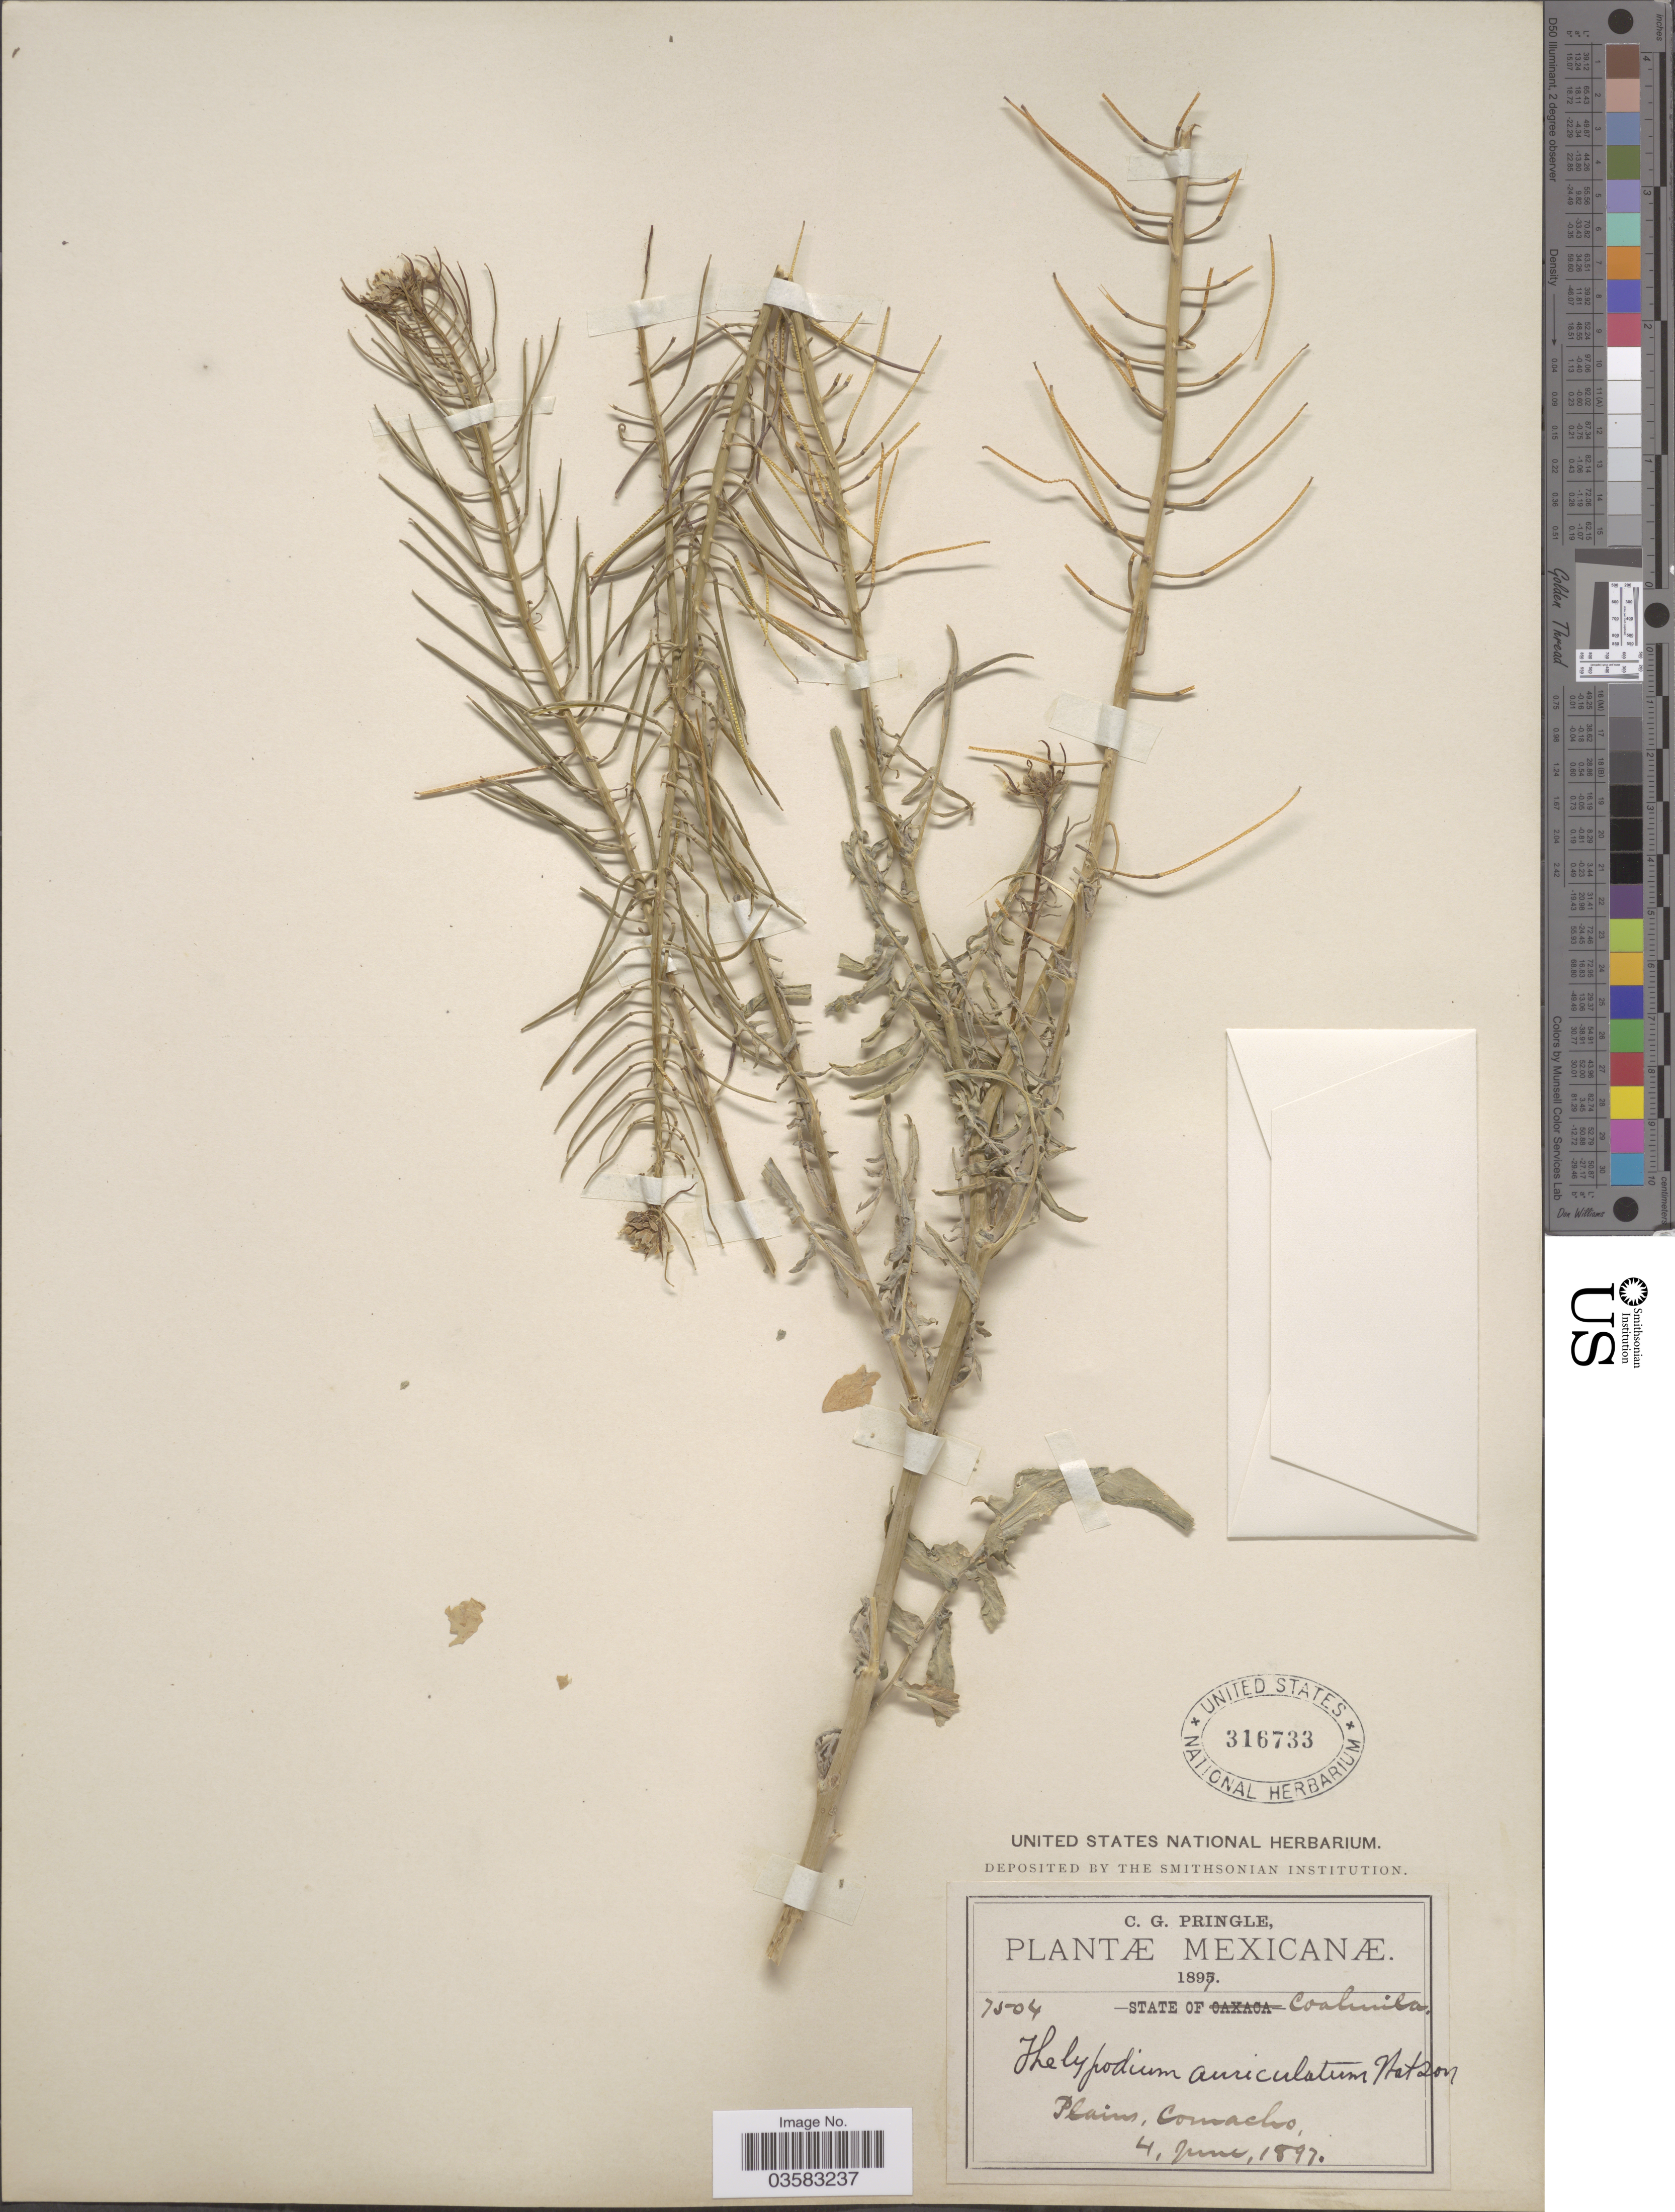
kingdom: Plantae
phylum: Tracheophyta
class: Magnoliopsida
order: Brassicales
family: Brassicaceae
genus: Sisymbrium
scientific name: Sisymbrium auriculatum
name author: A. Gray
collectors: C. G. Pringle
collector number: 7504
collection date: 1897-06-04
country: Mexico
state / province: Coahuila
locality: Plains, Comacho.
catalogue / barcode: US 316733